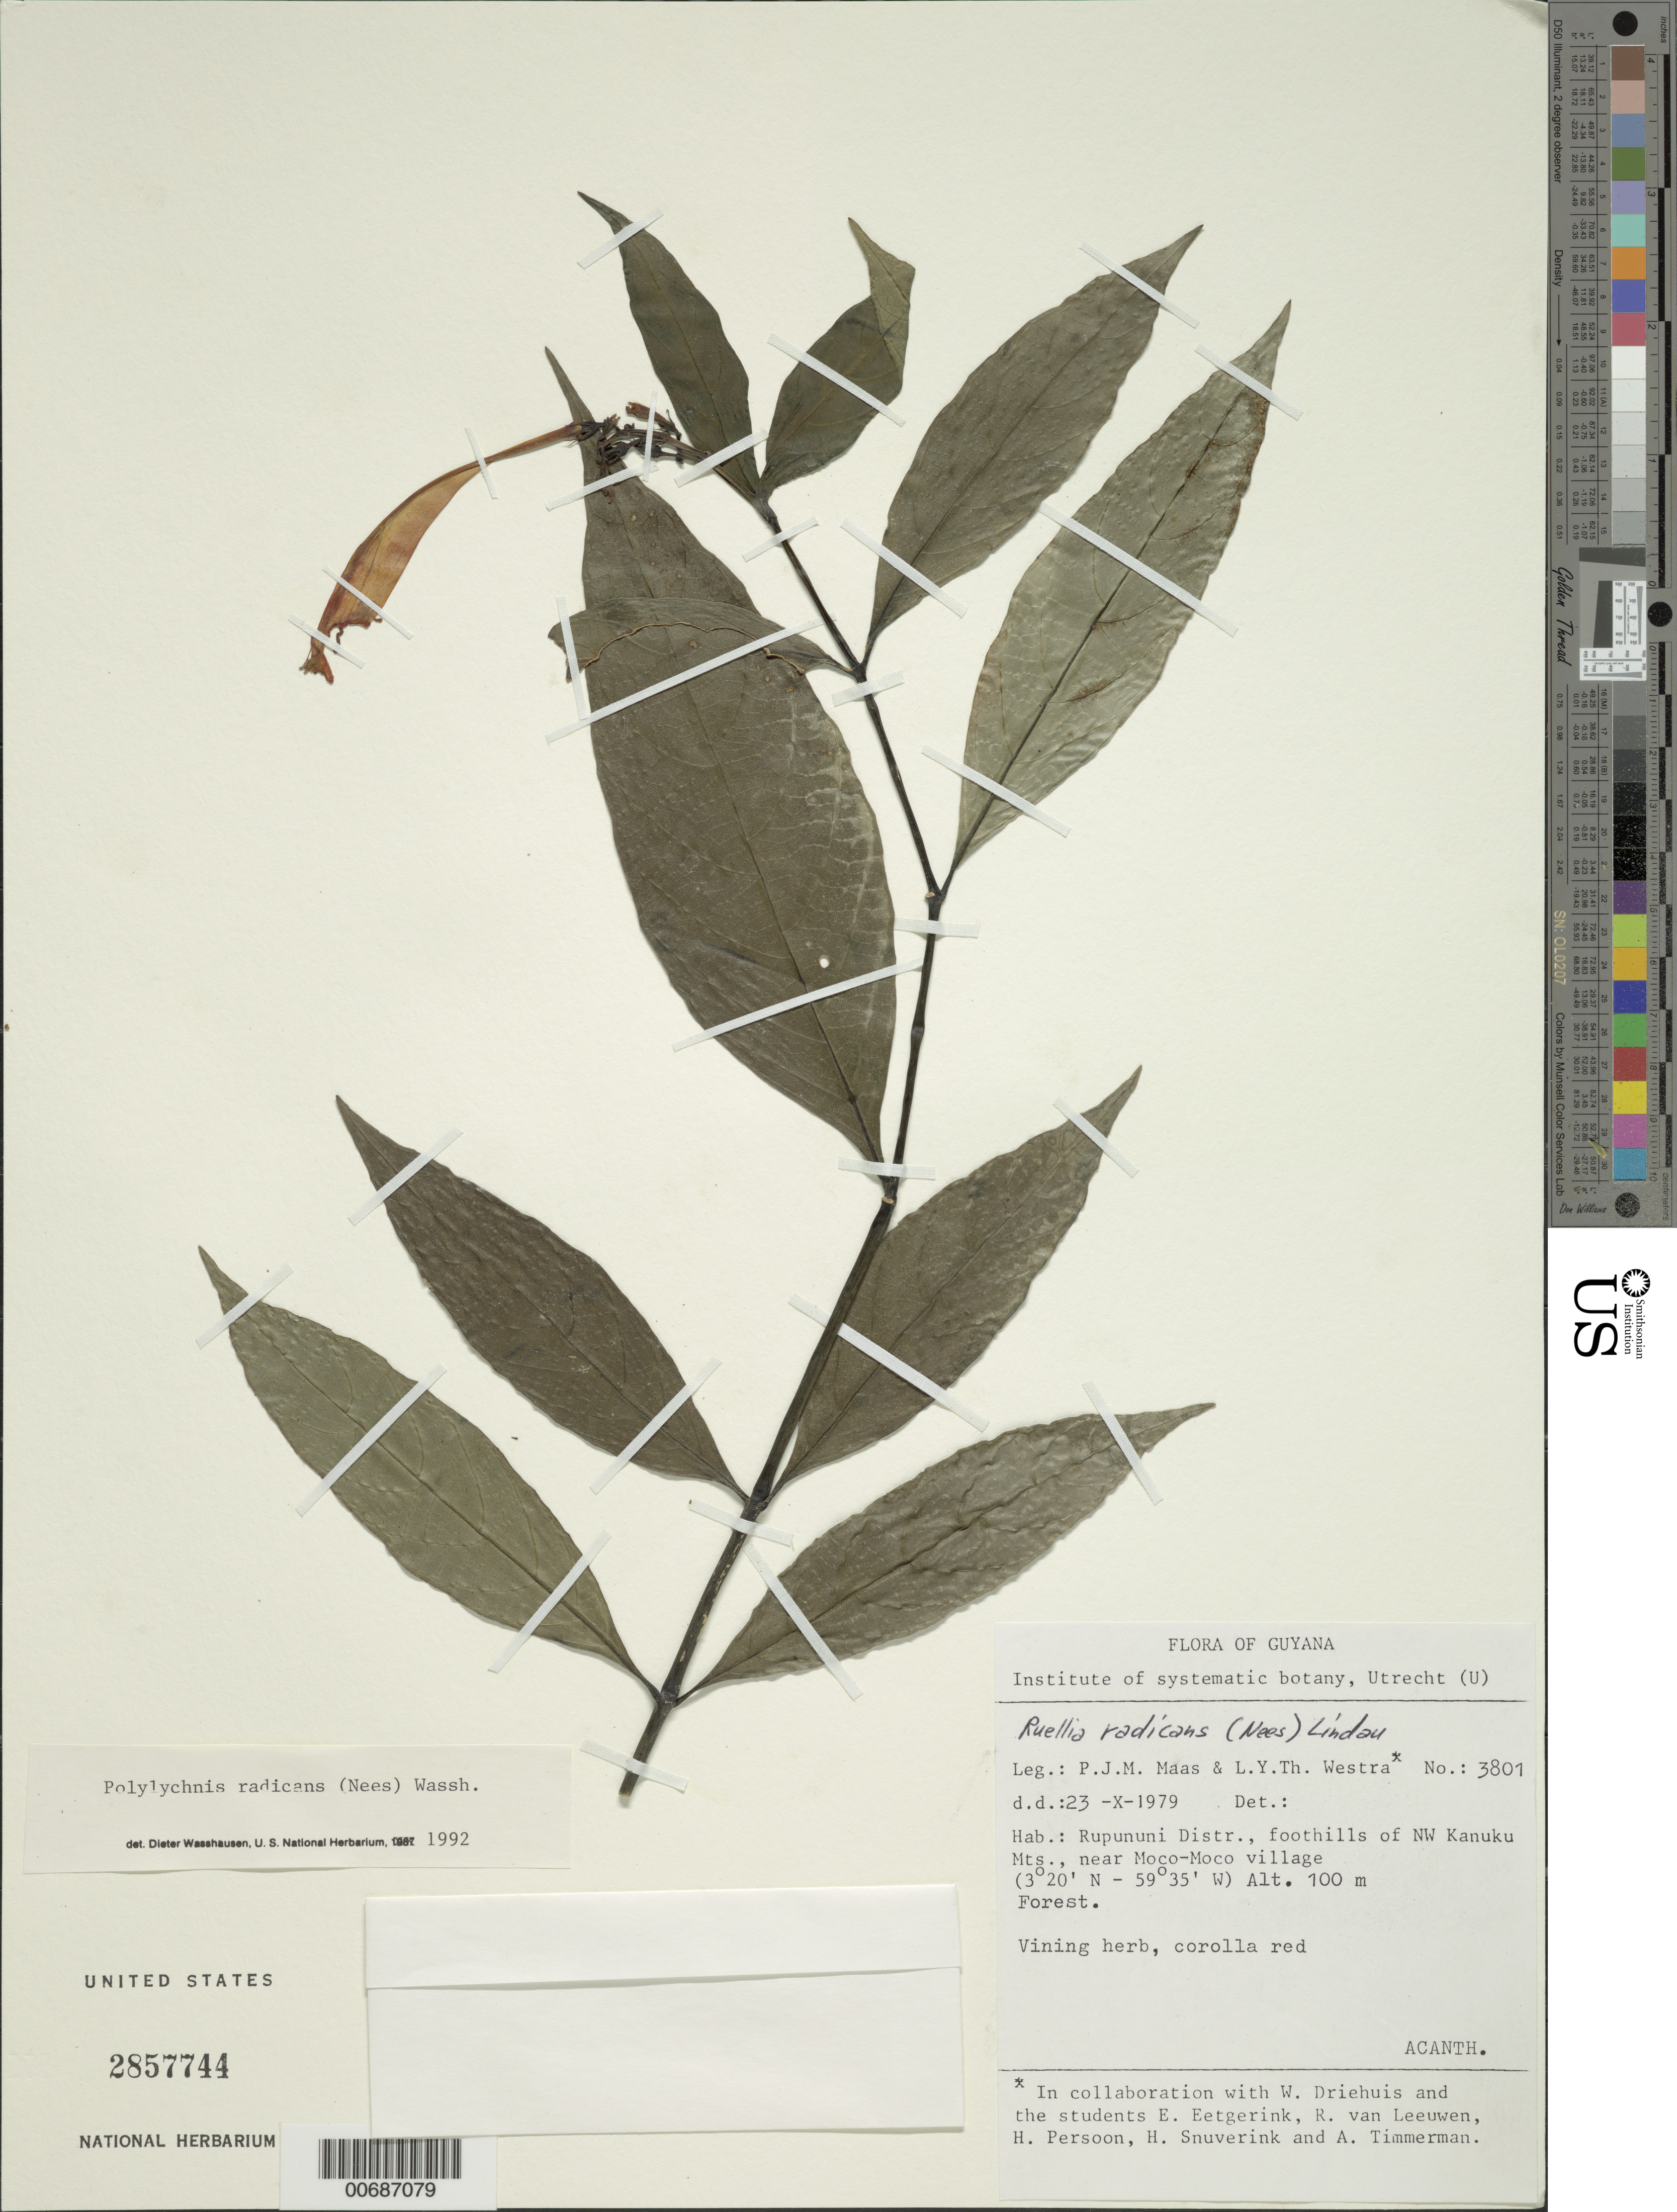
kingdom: Plantae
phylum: Tracheophyta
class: Magnoliopsida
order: Lamiales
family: Acanthaceae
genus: Polylychnis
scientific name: Polylychnis radicans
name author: (Nees) Wassh.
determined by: Wasshausen, Dieter C., (BOT), Smithsonian Institution - National Museum of Natural History (UNITED STATES)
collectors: P. Maas, L. Y. T. Westra, W. Driehuis, E. Eetgerink, R. van Leeuwen, H. Persoon, J. H. Snuverink & A. Timmerman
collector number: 3801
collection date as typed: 23-Oct-79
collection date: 1979-10-23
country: Guyana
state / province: U. Takutu-U. Essequibo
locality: Kanuku Mts. foothill, near Moco-Moco village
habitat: Forest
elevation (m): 100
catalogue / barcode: US 2857744